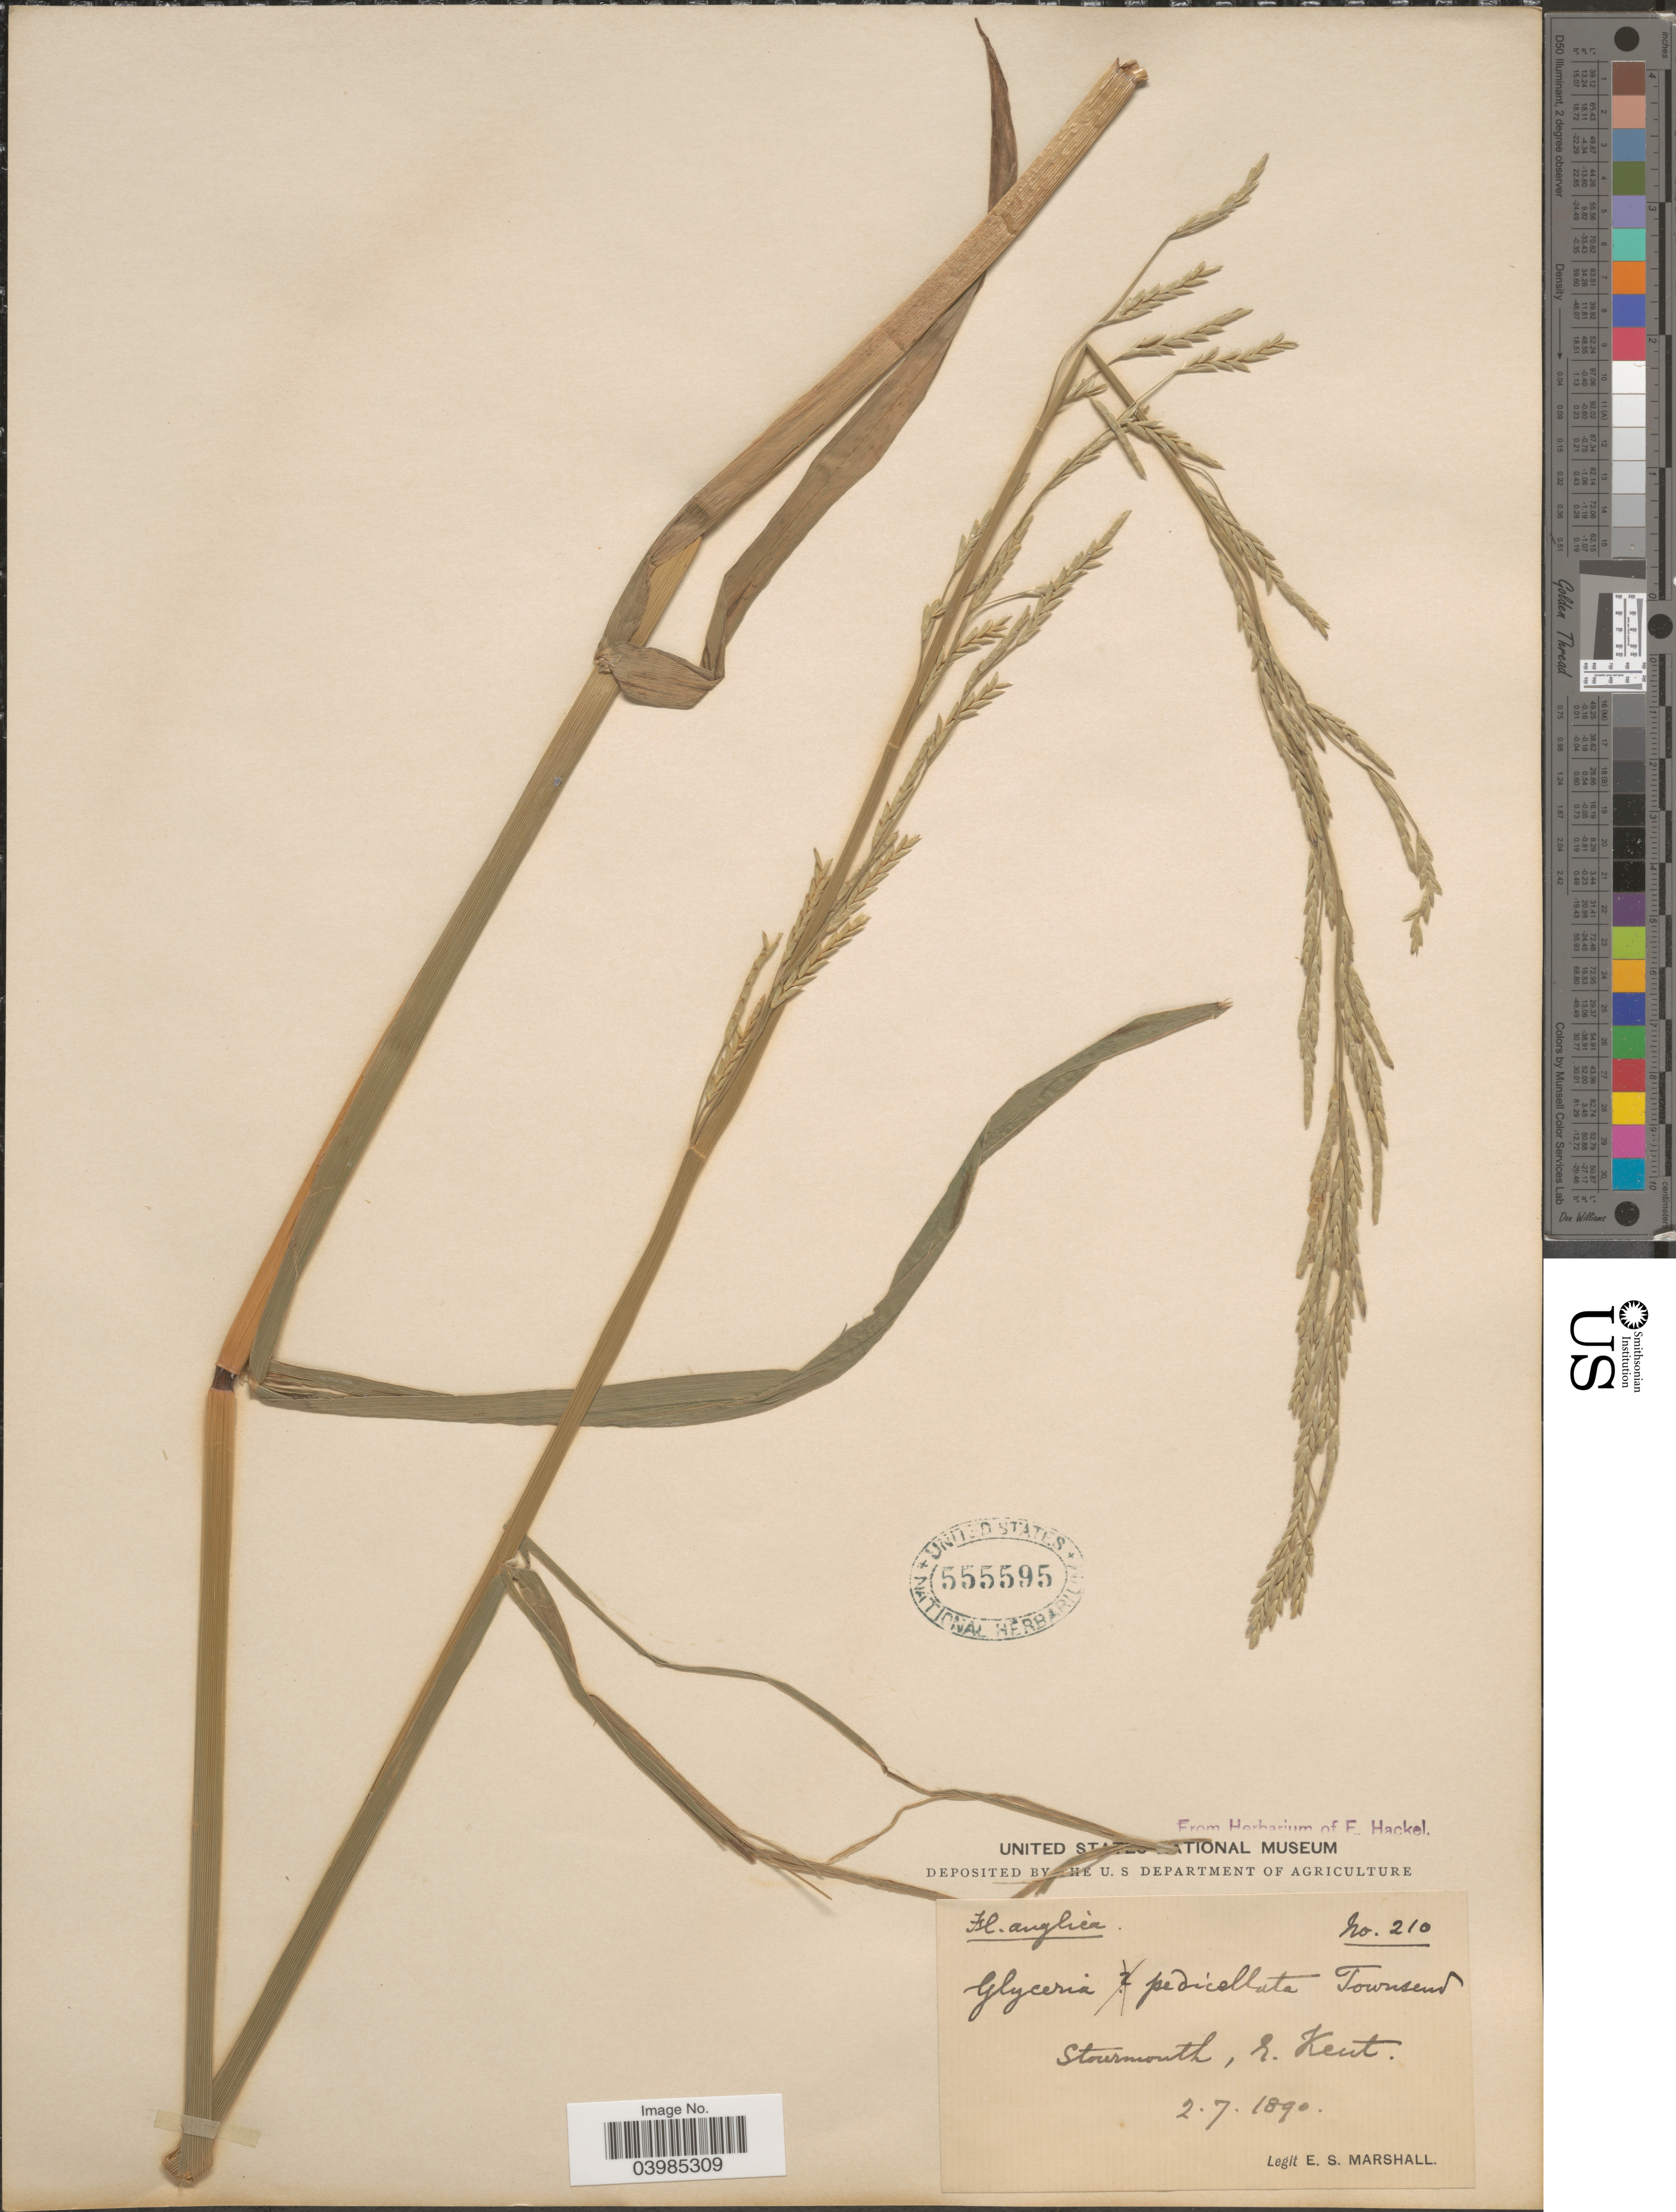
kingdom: Plantae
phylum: Tracheophyta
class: Liliopsida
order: Poales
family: Poaceae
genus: Glyceria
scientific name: Glyceria pedicellata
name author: Towns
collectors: E. S. Marshall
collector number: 210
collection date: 1890-07-02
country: United Kingdom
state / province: England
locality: Anglica. Stourmouth, R. Kent.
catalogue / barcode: US 555595